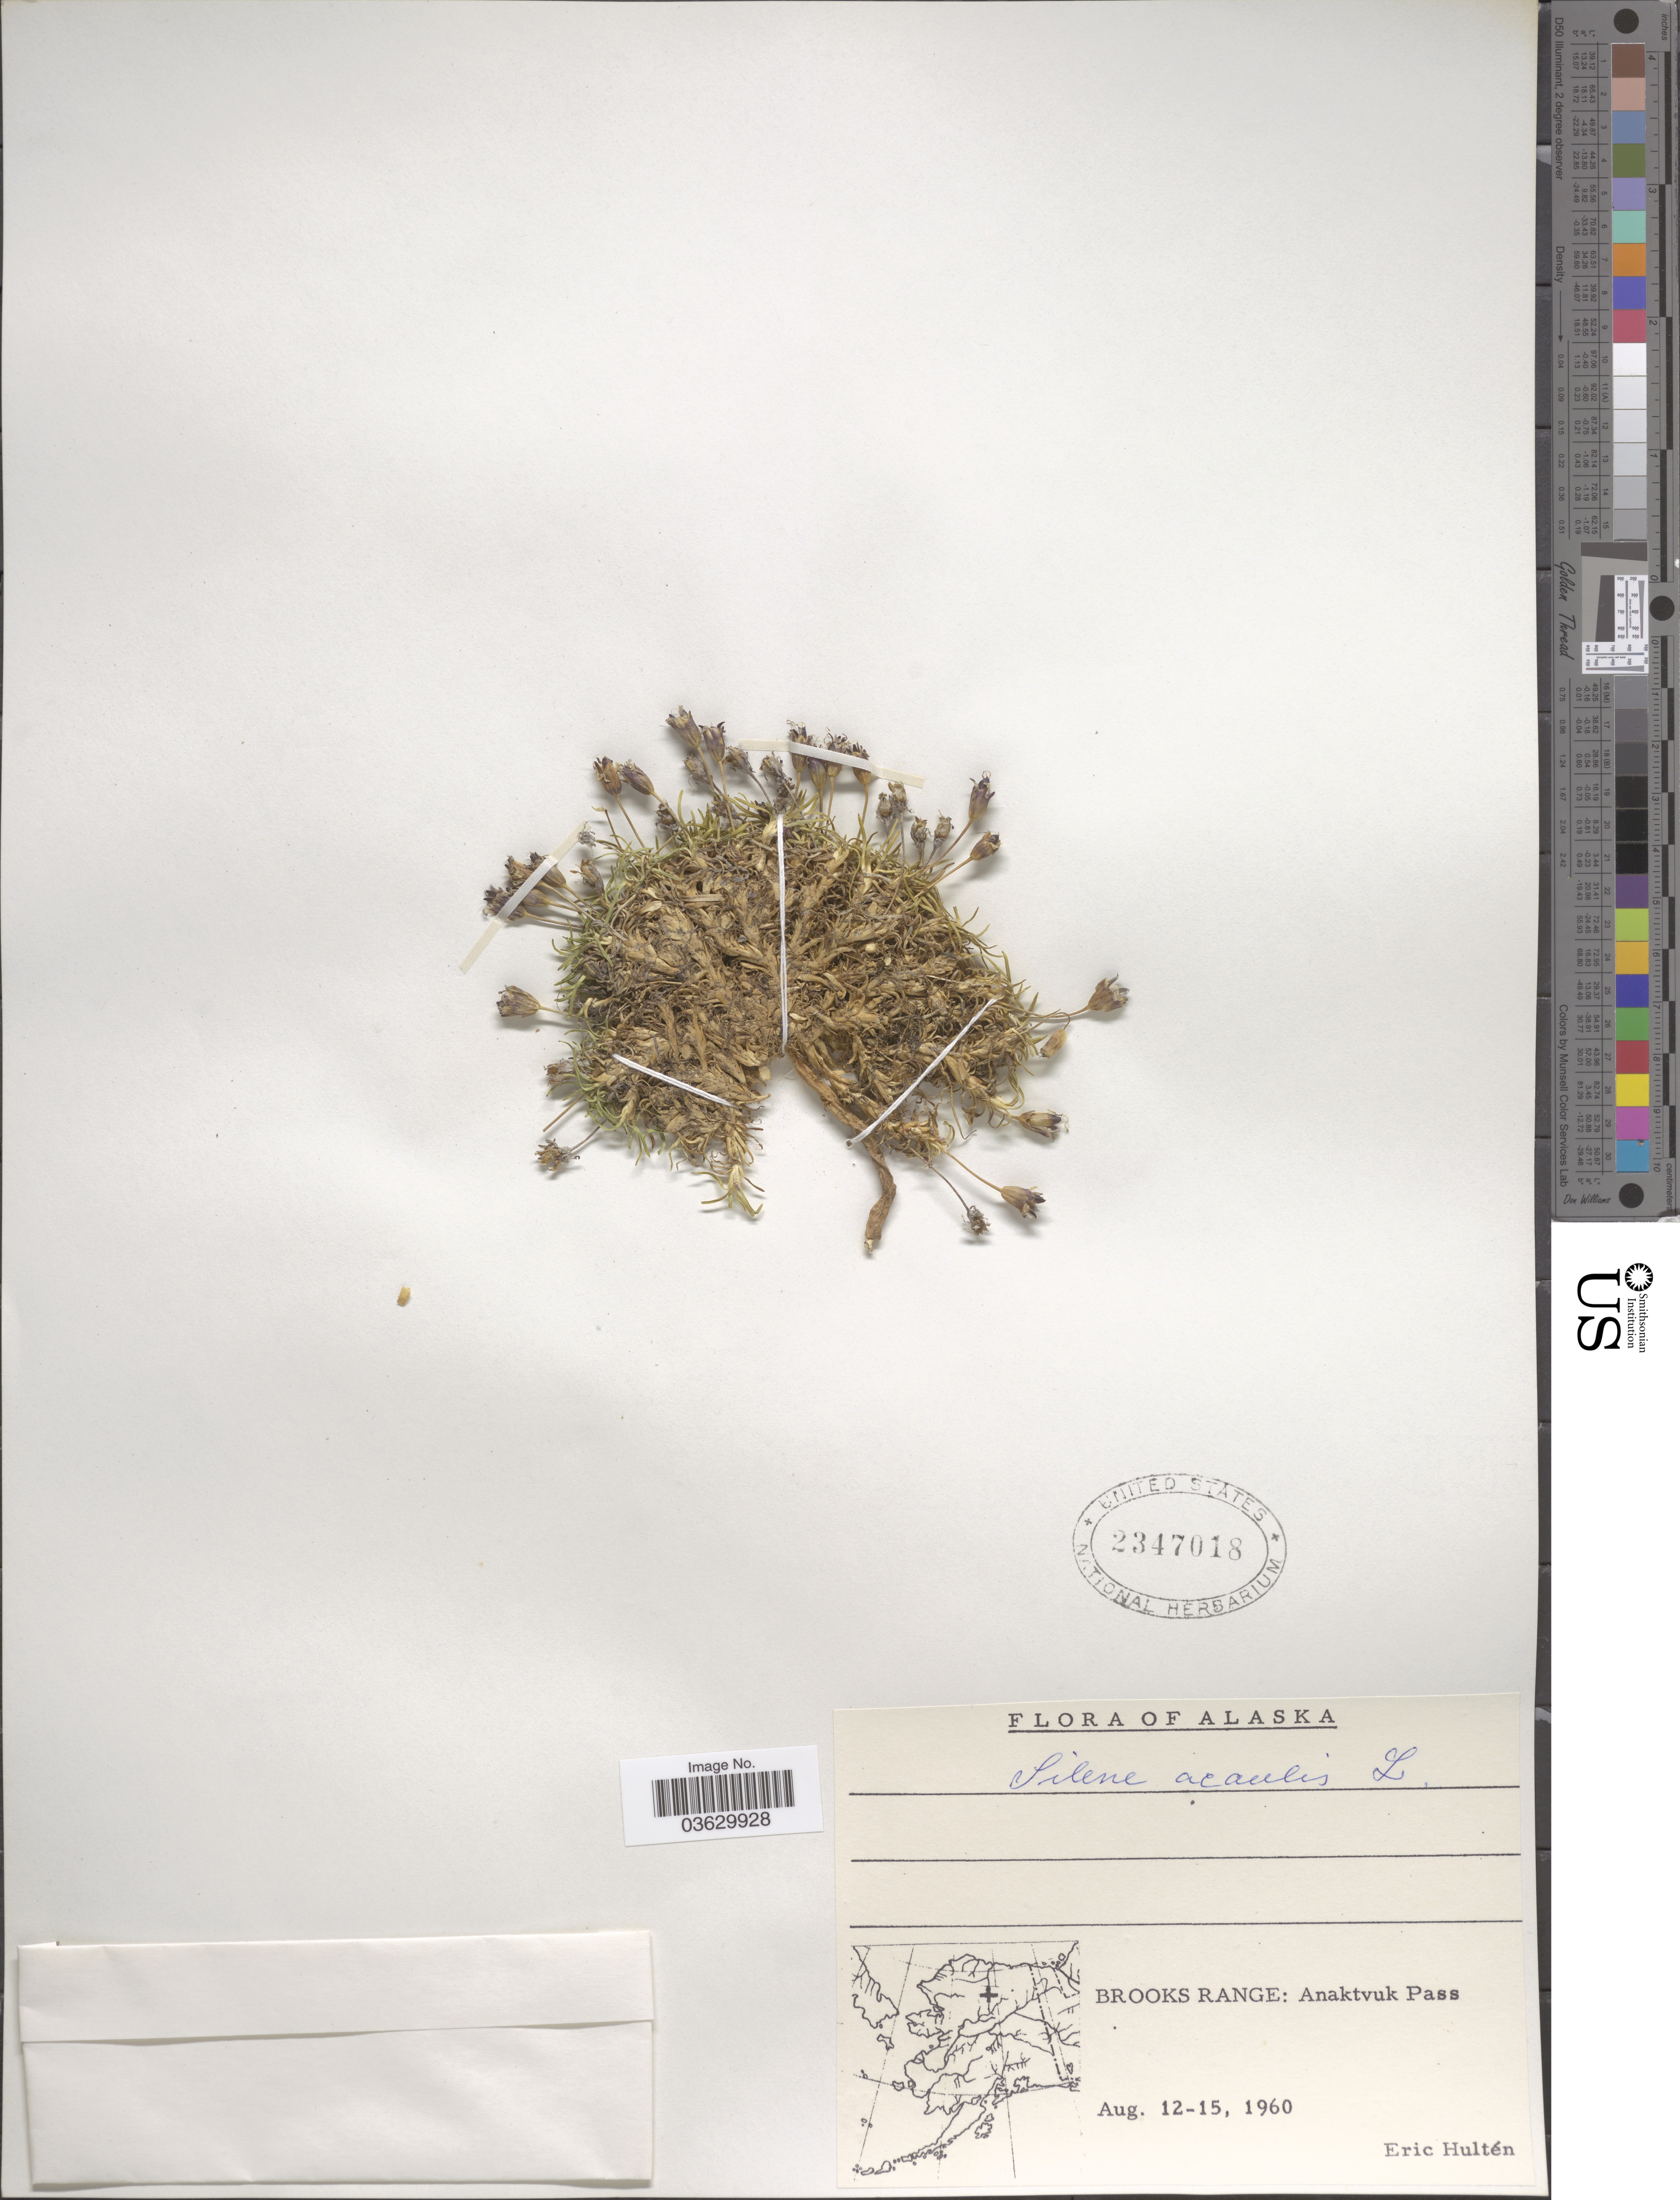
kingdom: Plantae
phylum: Tracheophyta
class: Magnoliopsida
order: Caryophyllales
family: Caryophyllaceae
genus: Silene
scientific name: Silene acaulis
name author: (L.) Jacq.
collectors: E. G. Hultén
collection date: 1960-08-12/1960-08-15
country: United States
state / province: Alaska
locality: Brooks Range: Anaktvuk Pass.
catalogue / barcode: US 2347018